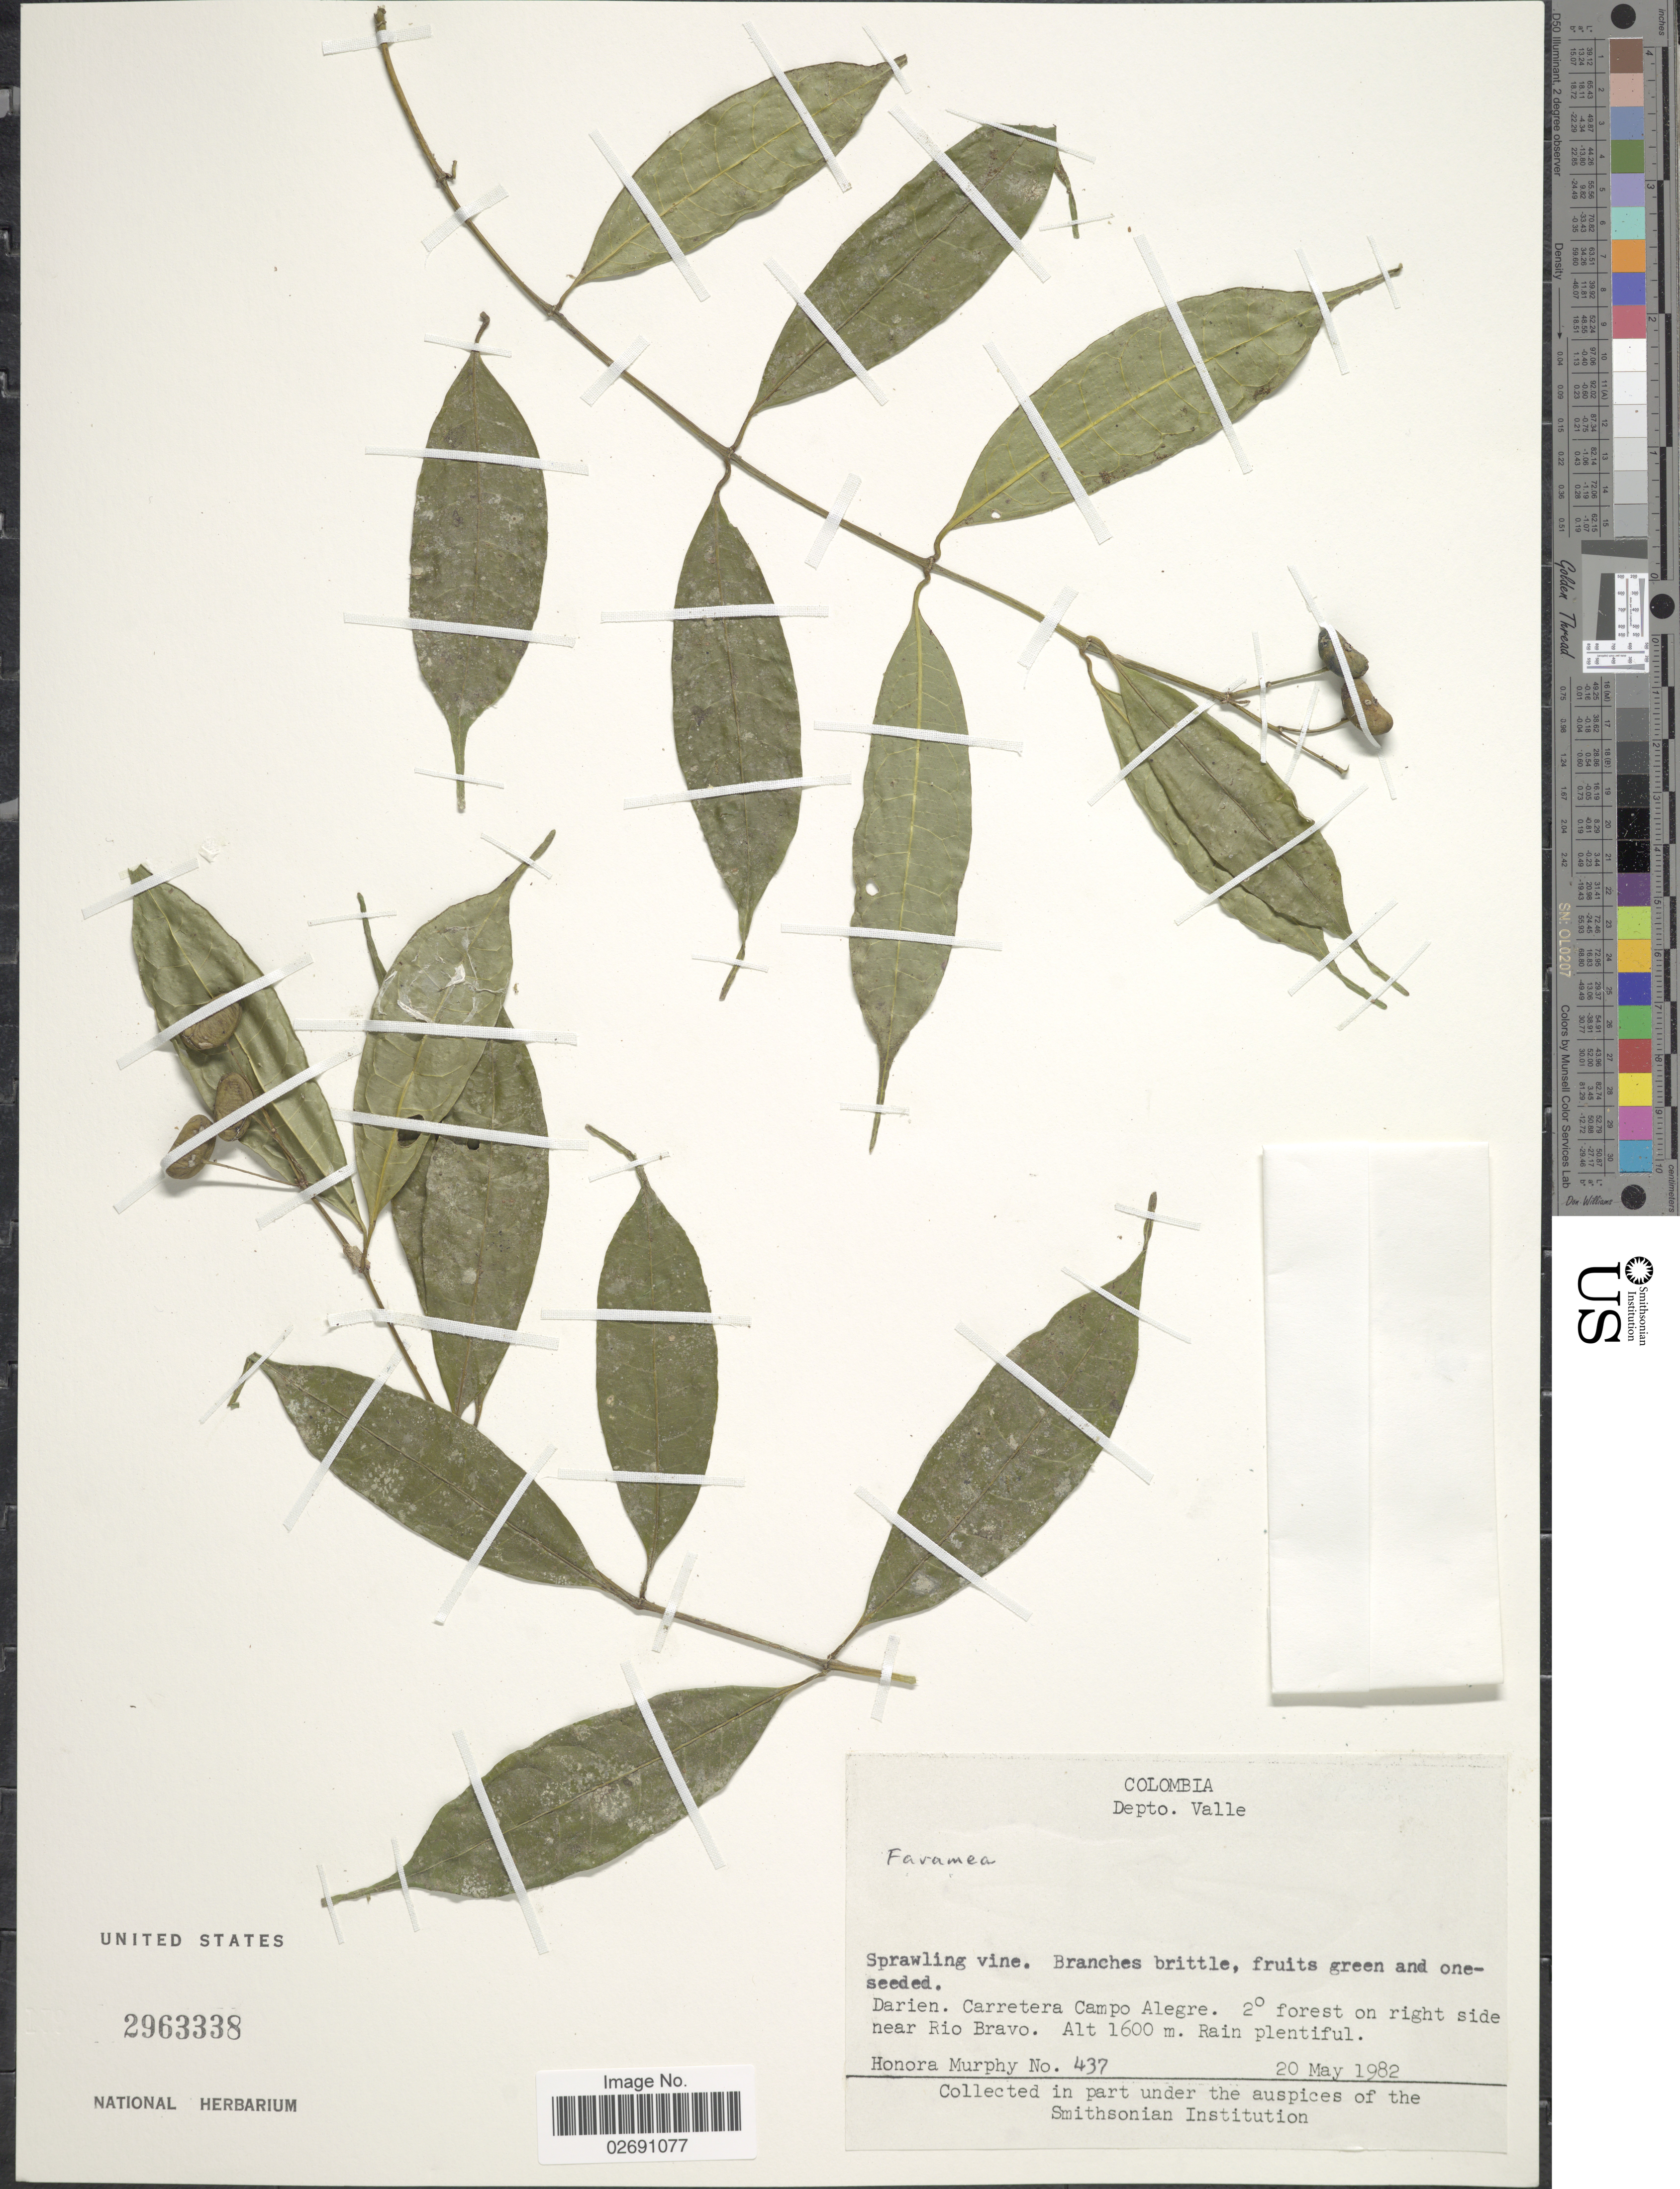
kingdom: Plantae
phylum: Tracheophyta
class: Magnoliopsida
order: Gentianales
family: Rubiaceae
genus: Faramea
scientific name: Faramea sp.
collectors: H. Murphy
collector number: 437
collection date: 1982-05-20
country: Colombia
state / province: Valle del Cauca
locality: Depto. Valle, Darien, Carretera Campo Alegre, 2° forest on high right side near Rio Bravo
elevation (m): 1600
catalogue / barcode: US 296338